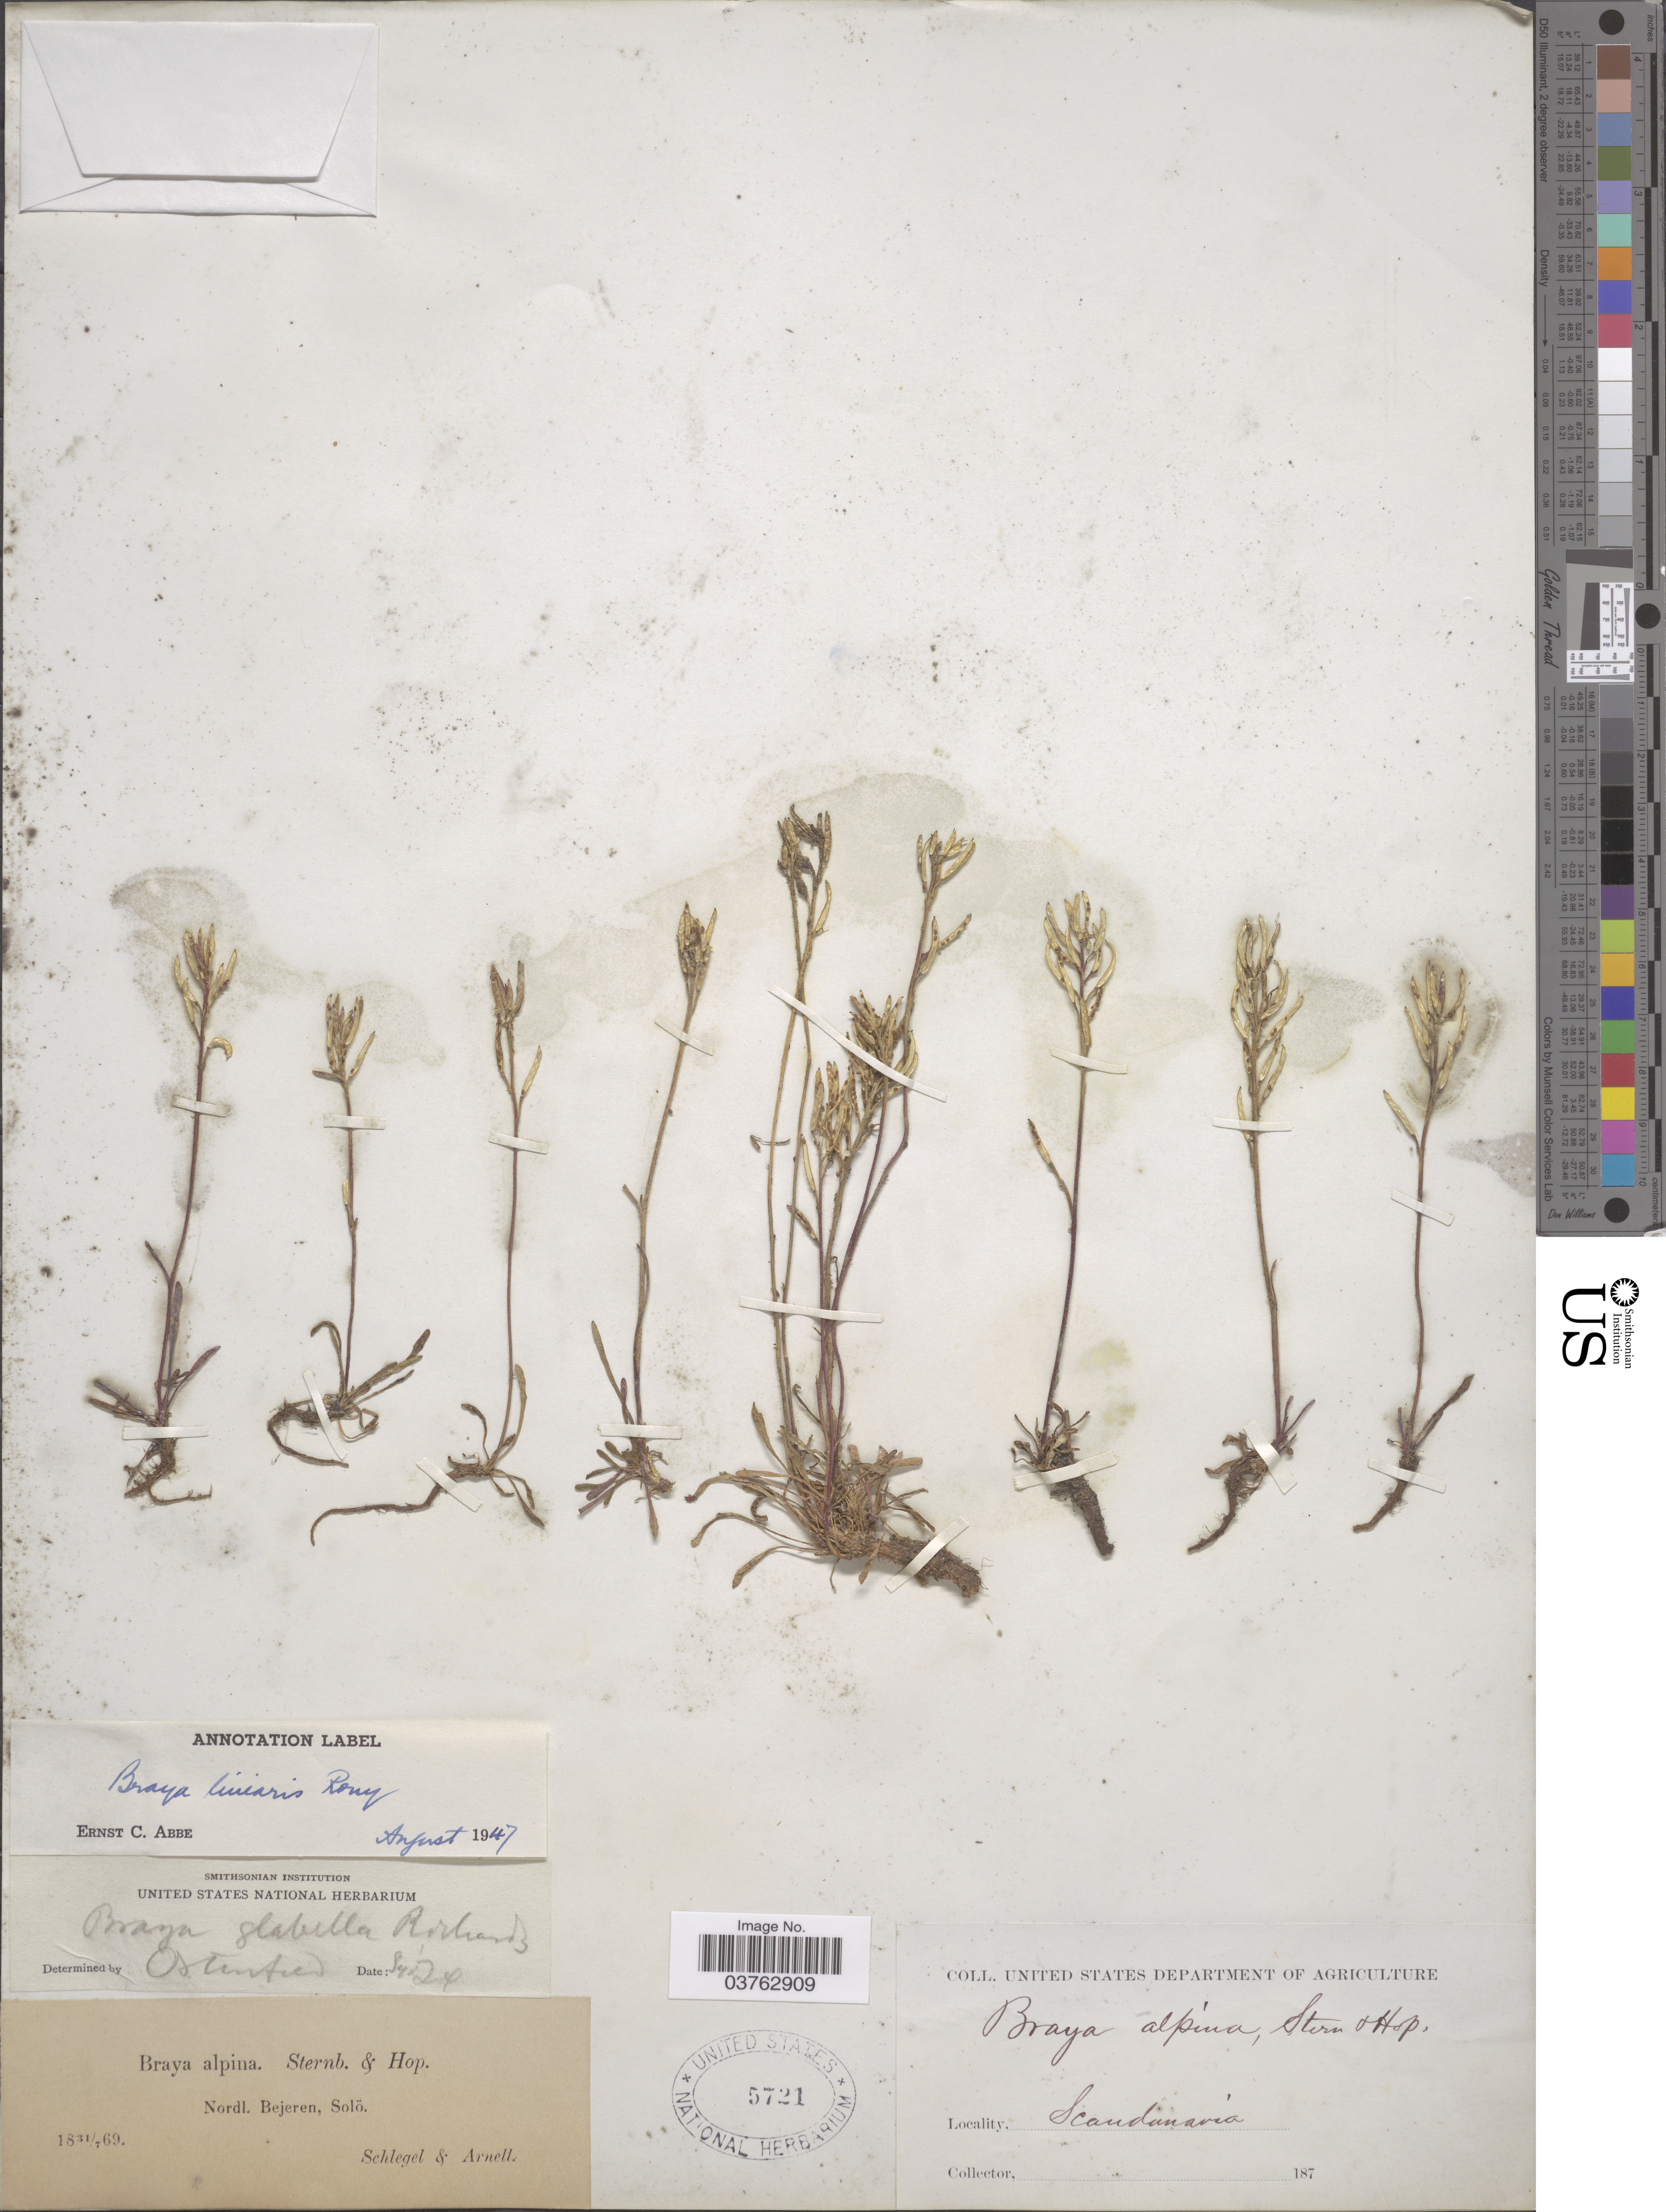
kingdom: Plantae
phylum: Tracheophyta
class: Magnoliopsida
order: Brassicales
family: Brassicaceae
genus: Braya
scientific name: Braya alpina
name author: Sternb. & Hoppe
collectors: Schlegel & Arnell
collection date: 1869-07-31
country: Norway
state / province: Nordland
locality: Scandinavia. Nordl. Bejeren, Solö.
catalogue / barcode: US 5721